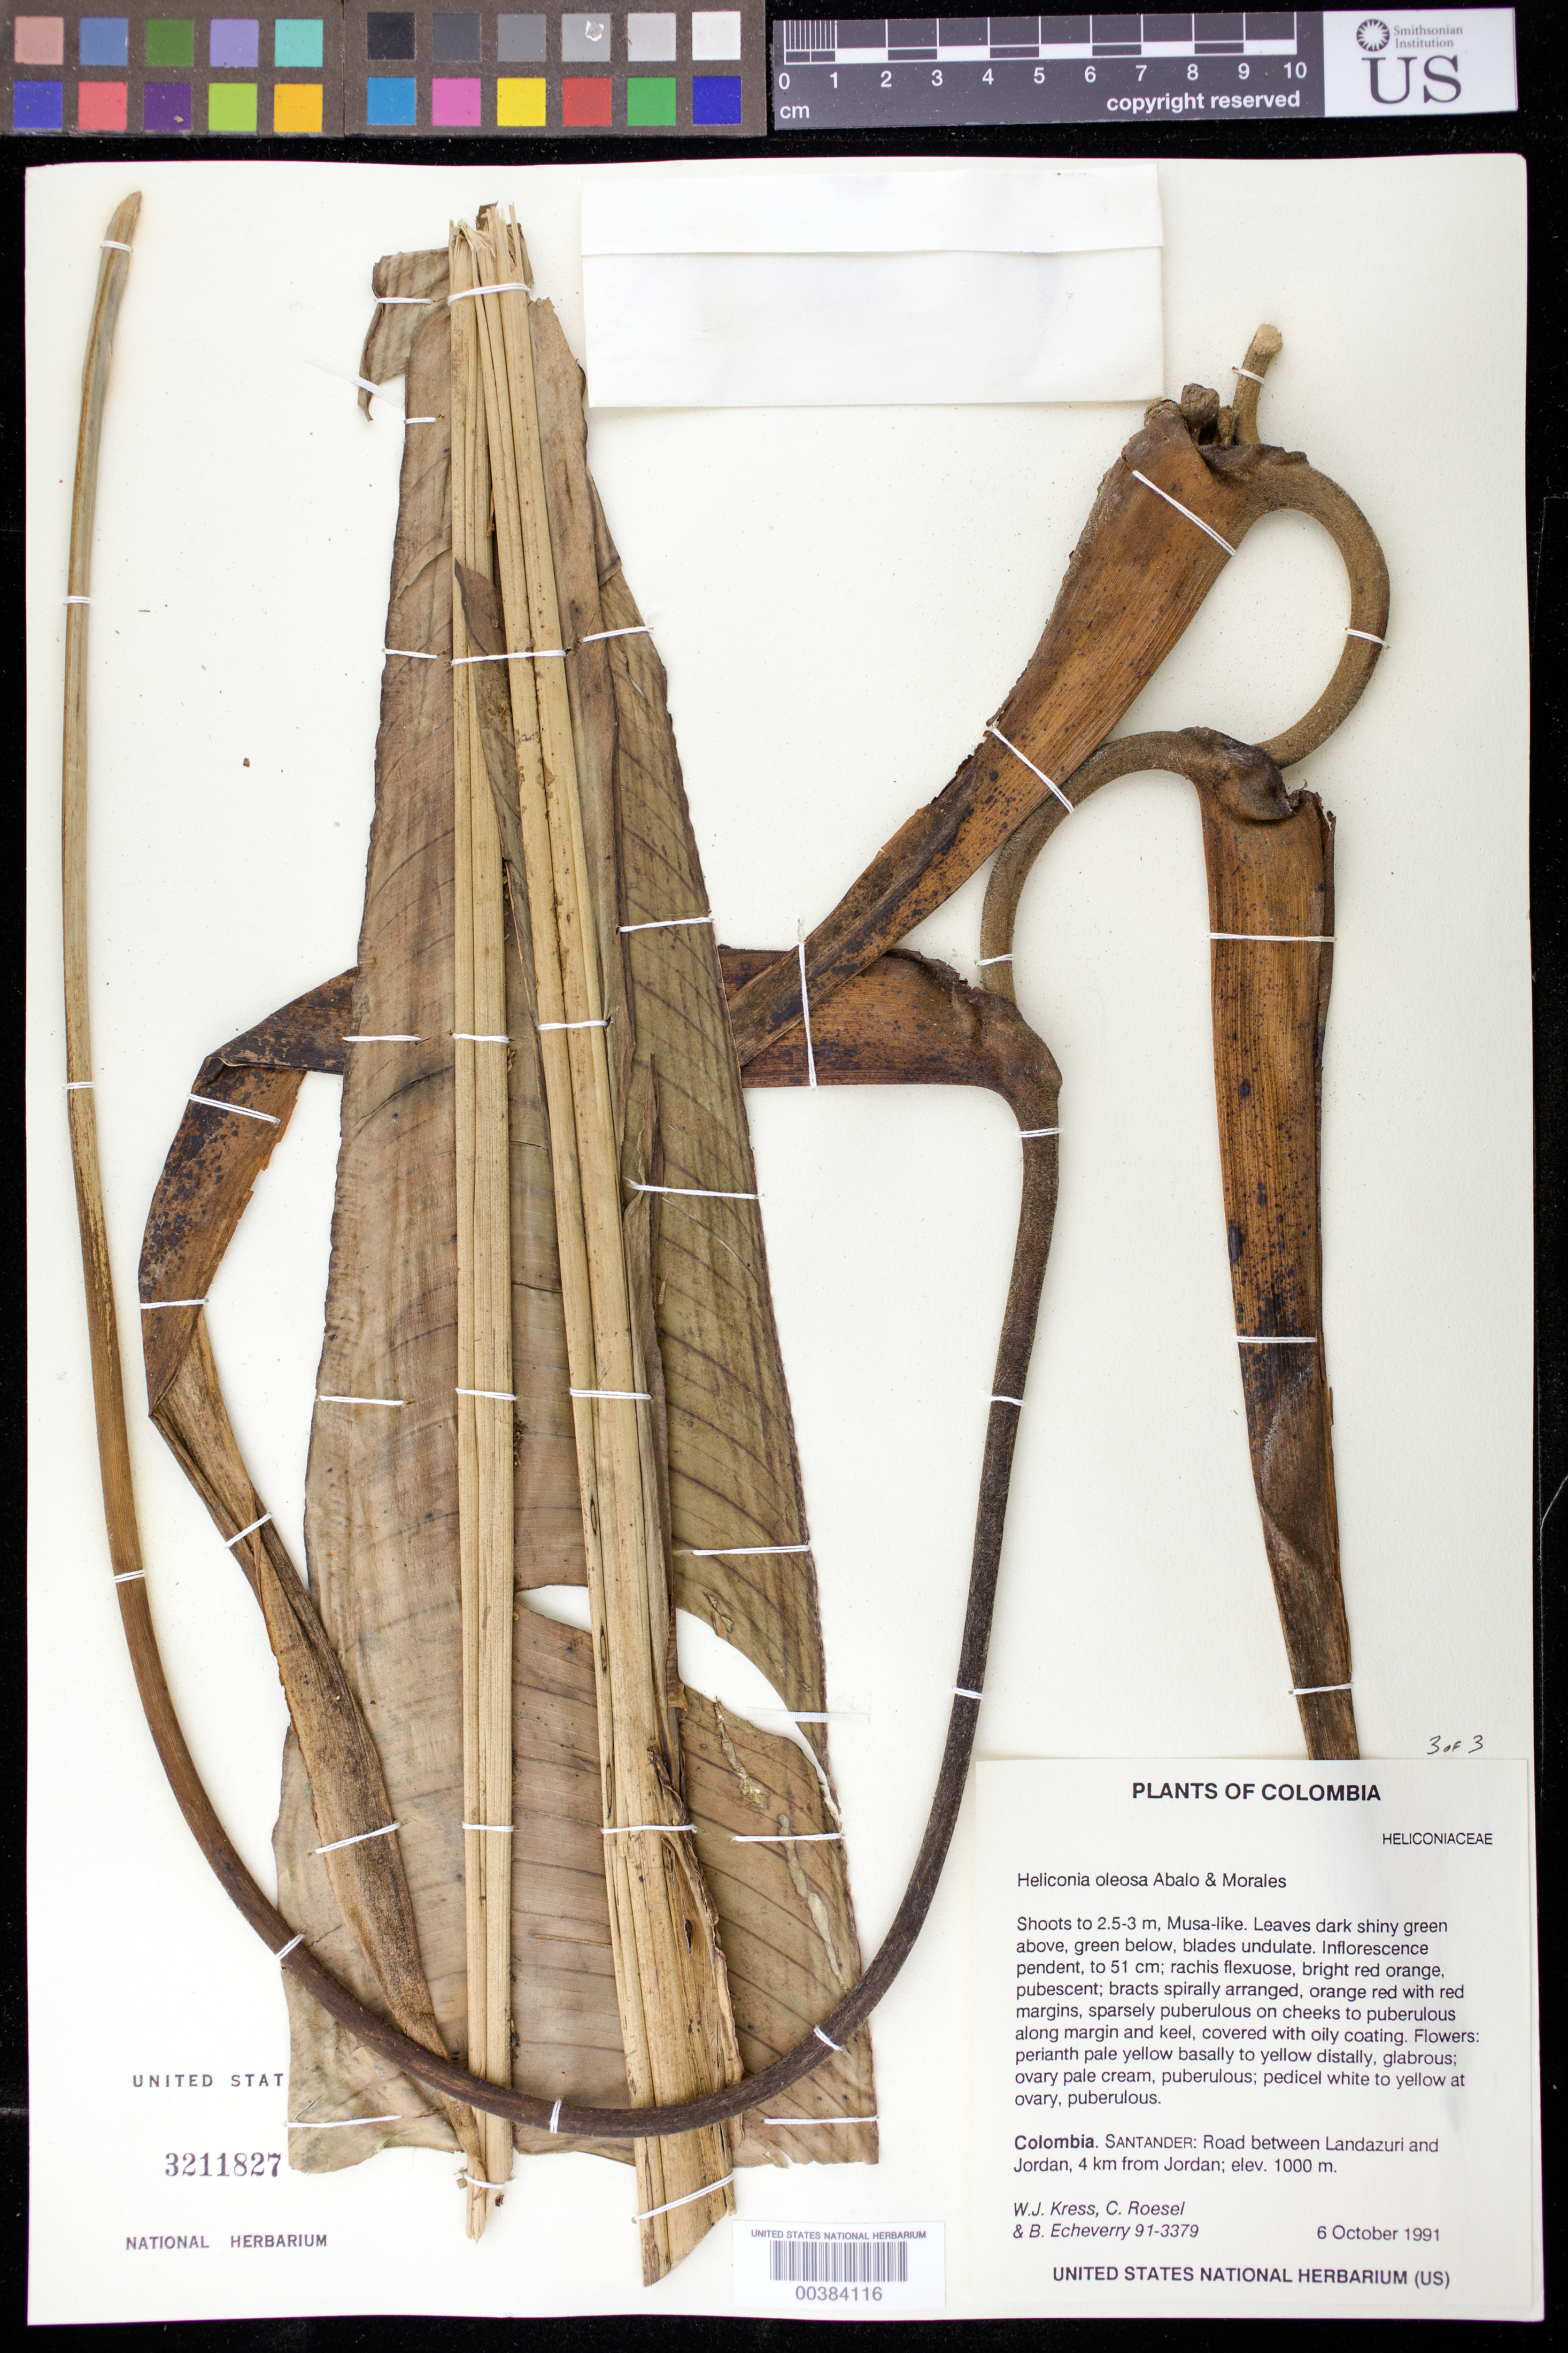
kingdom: Plantae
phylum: Tracheophyta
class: Liliopsida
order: Zingiberales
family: Heliconiaceae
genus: Heliconia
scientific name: Heliconia oleosa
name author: Abalo & G. Morales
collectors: W. J. Kress, C. S. Roesel & B. Echeverry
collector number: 91-3379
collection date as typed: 06 Oct 1991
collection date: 1991-10-06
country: Colombia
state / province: Santander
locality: Between Landazuri and Jordan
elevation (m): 1000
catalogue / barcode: US 3211827